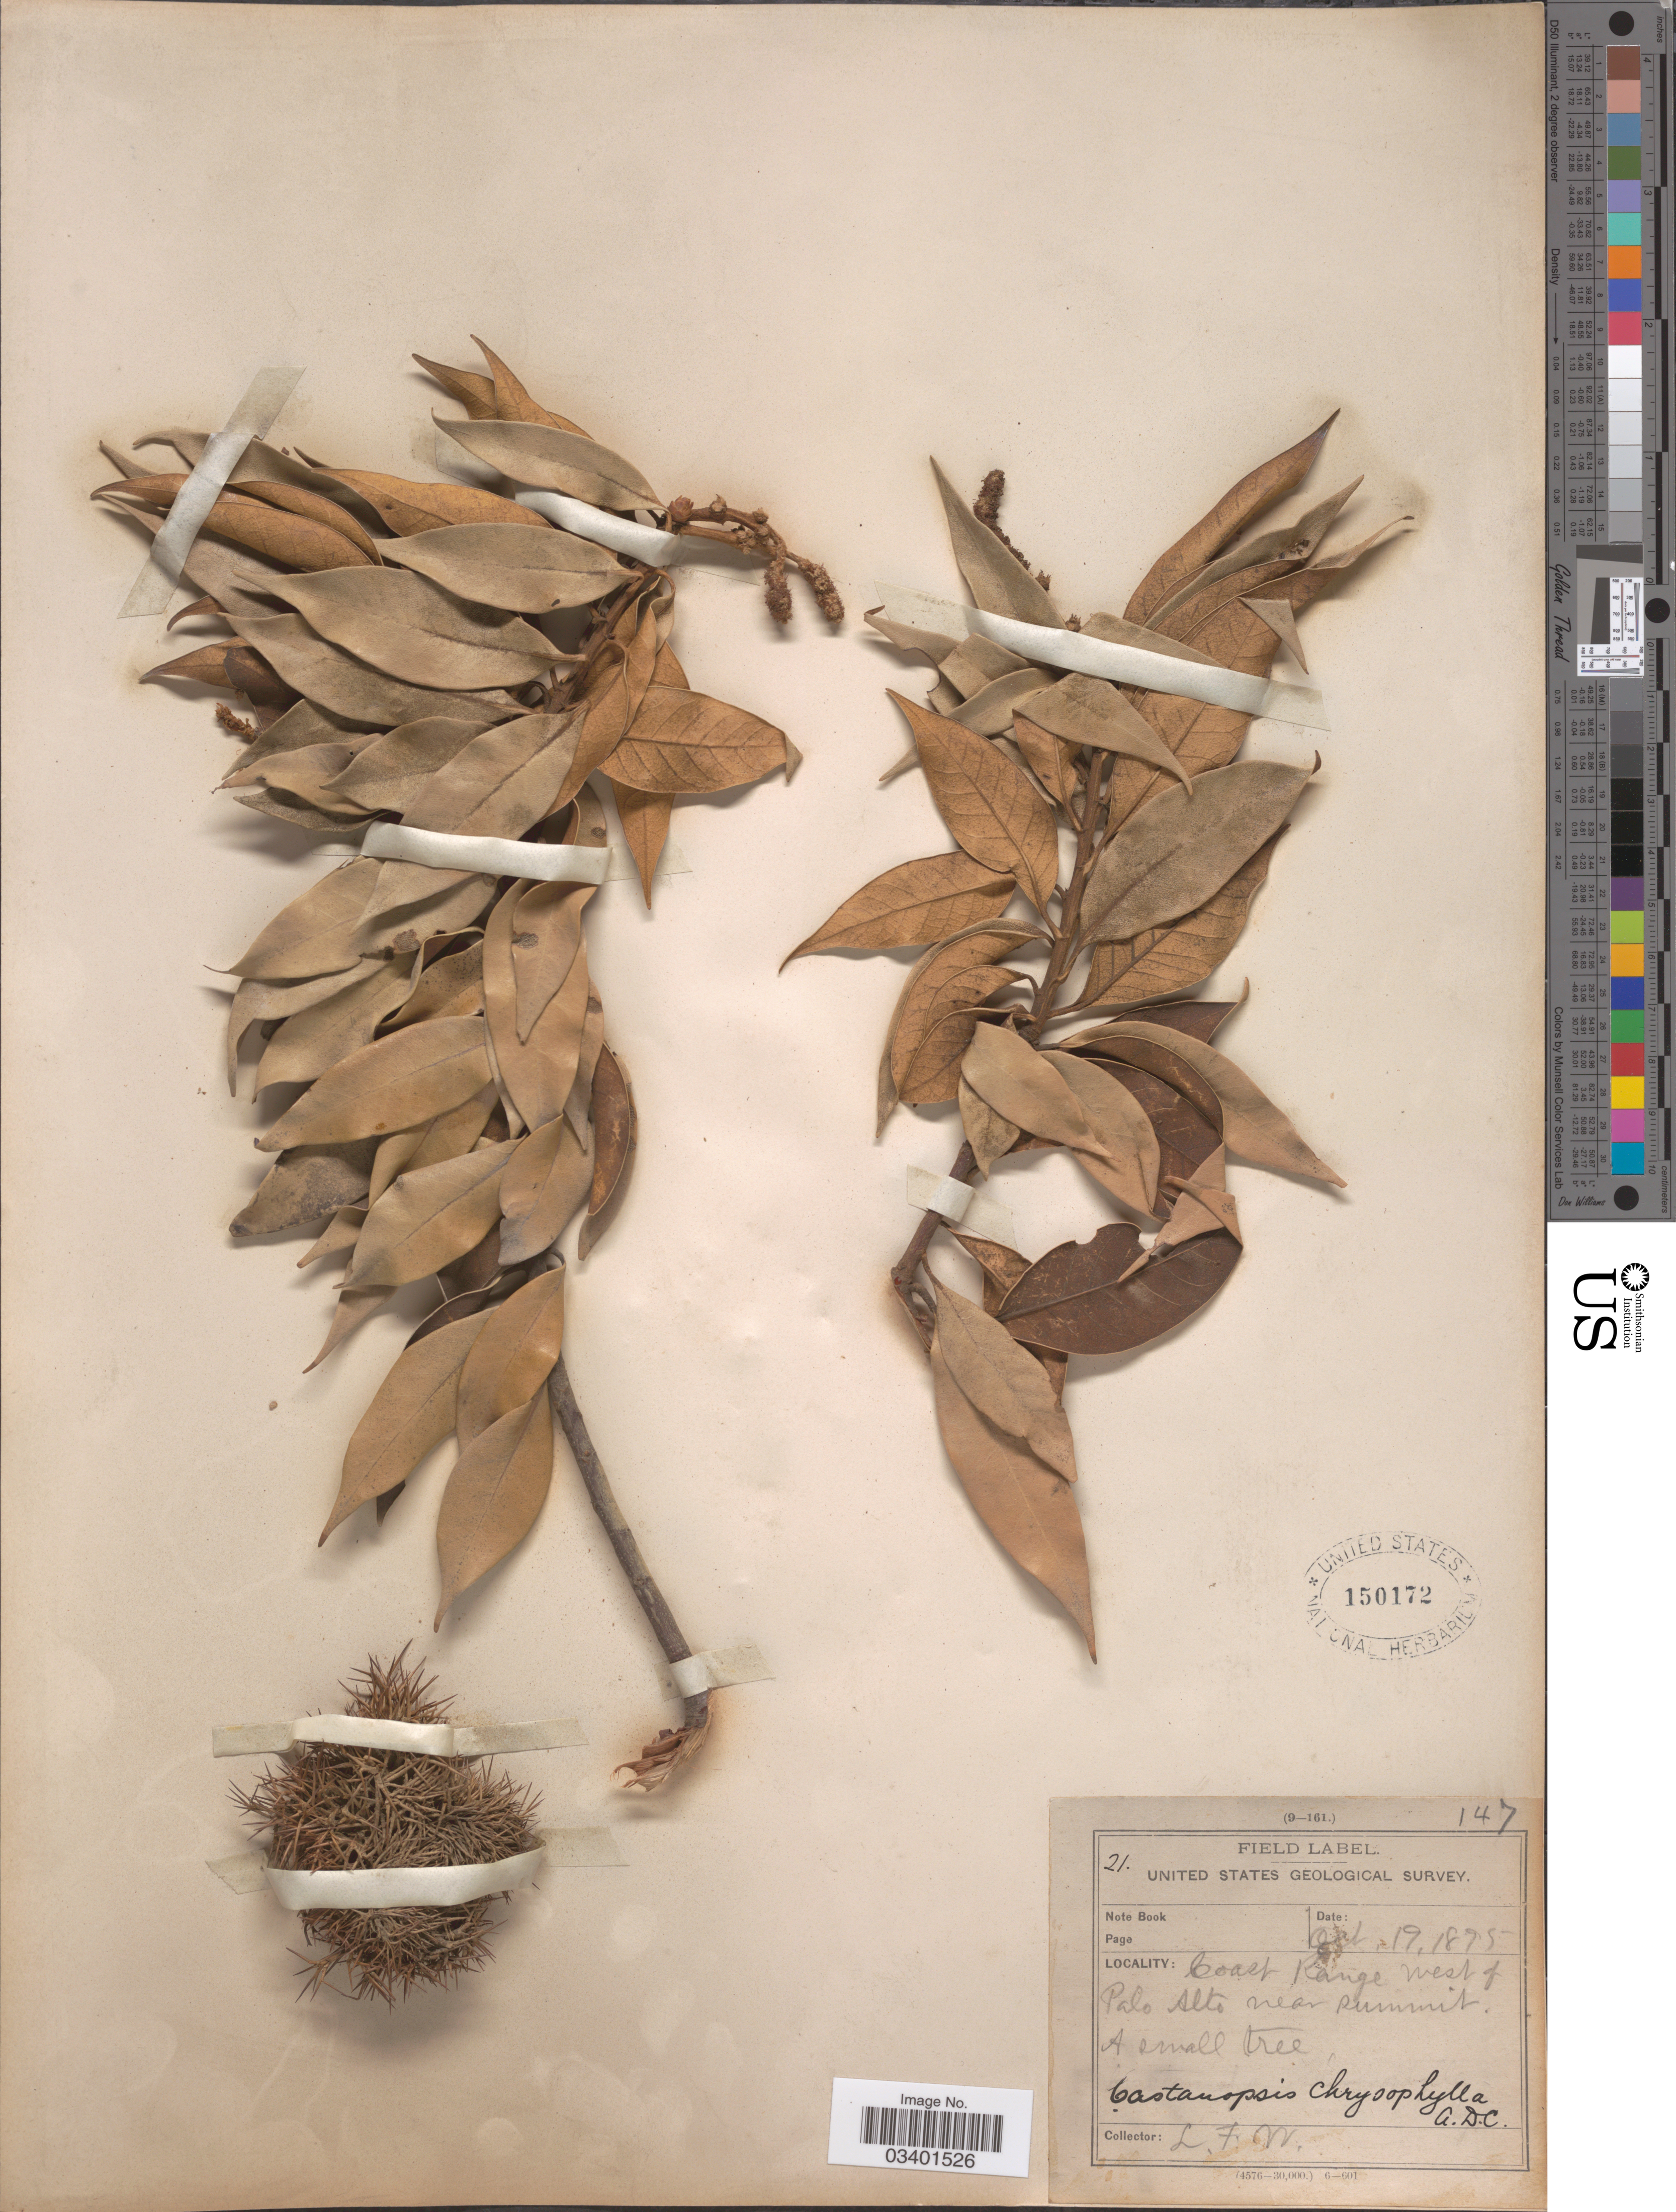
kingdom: Plantae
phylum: Tracheophyta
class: Magnoliopsida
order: Fagales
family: Fagaceae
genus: Chrysolepis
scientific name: Chrysolepis chrysophylla var. minor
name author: (Benth.) A. DC.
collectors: L. F. W.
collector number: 21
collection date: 1895-10-19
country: United States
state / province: California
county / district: Santa Clara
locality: Coast Range west of Palo Alto near summit.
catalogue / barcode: US 150172